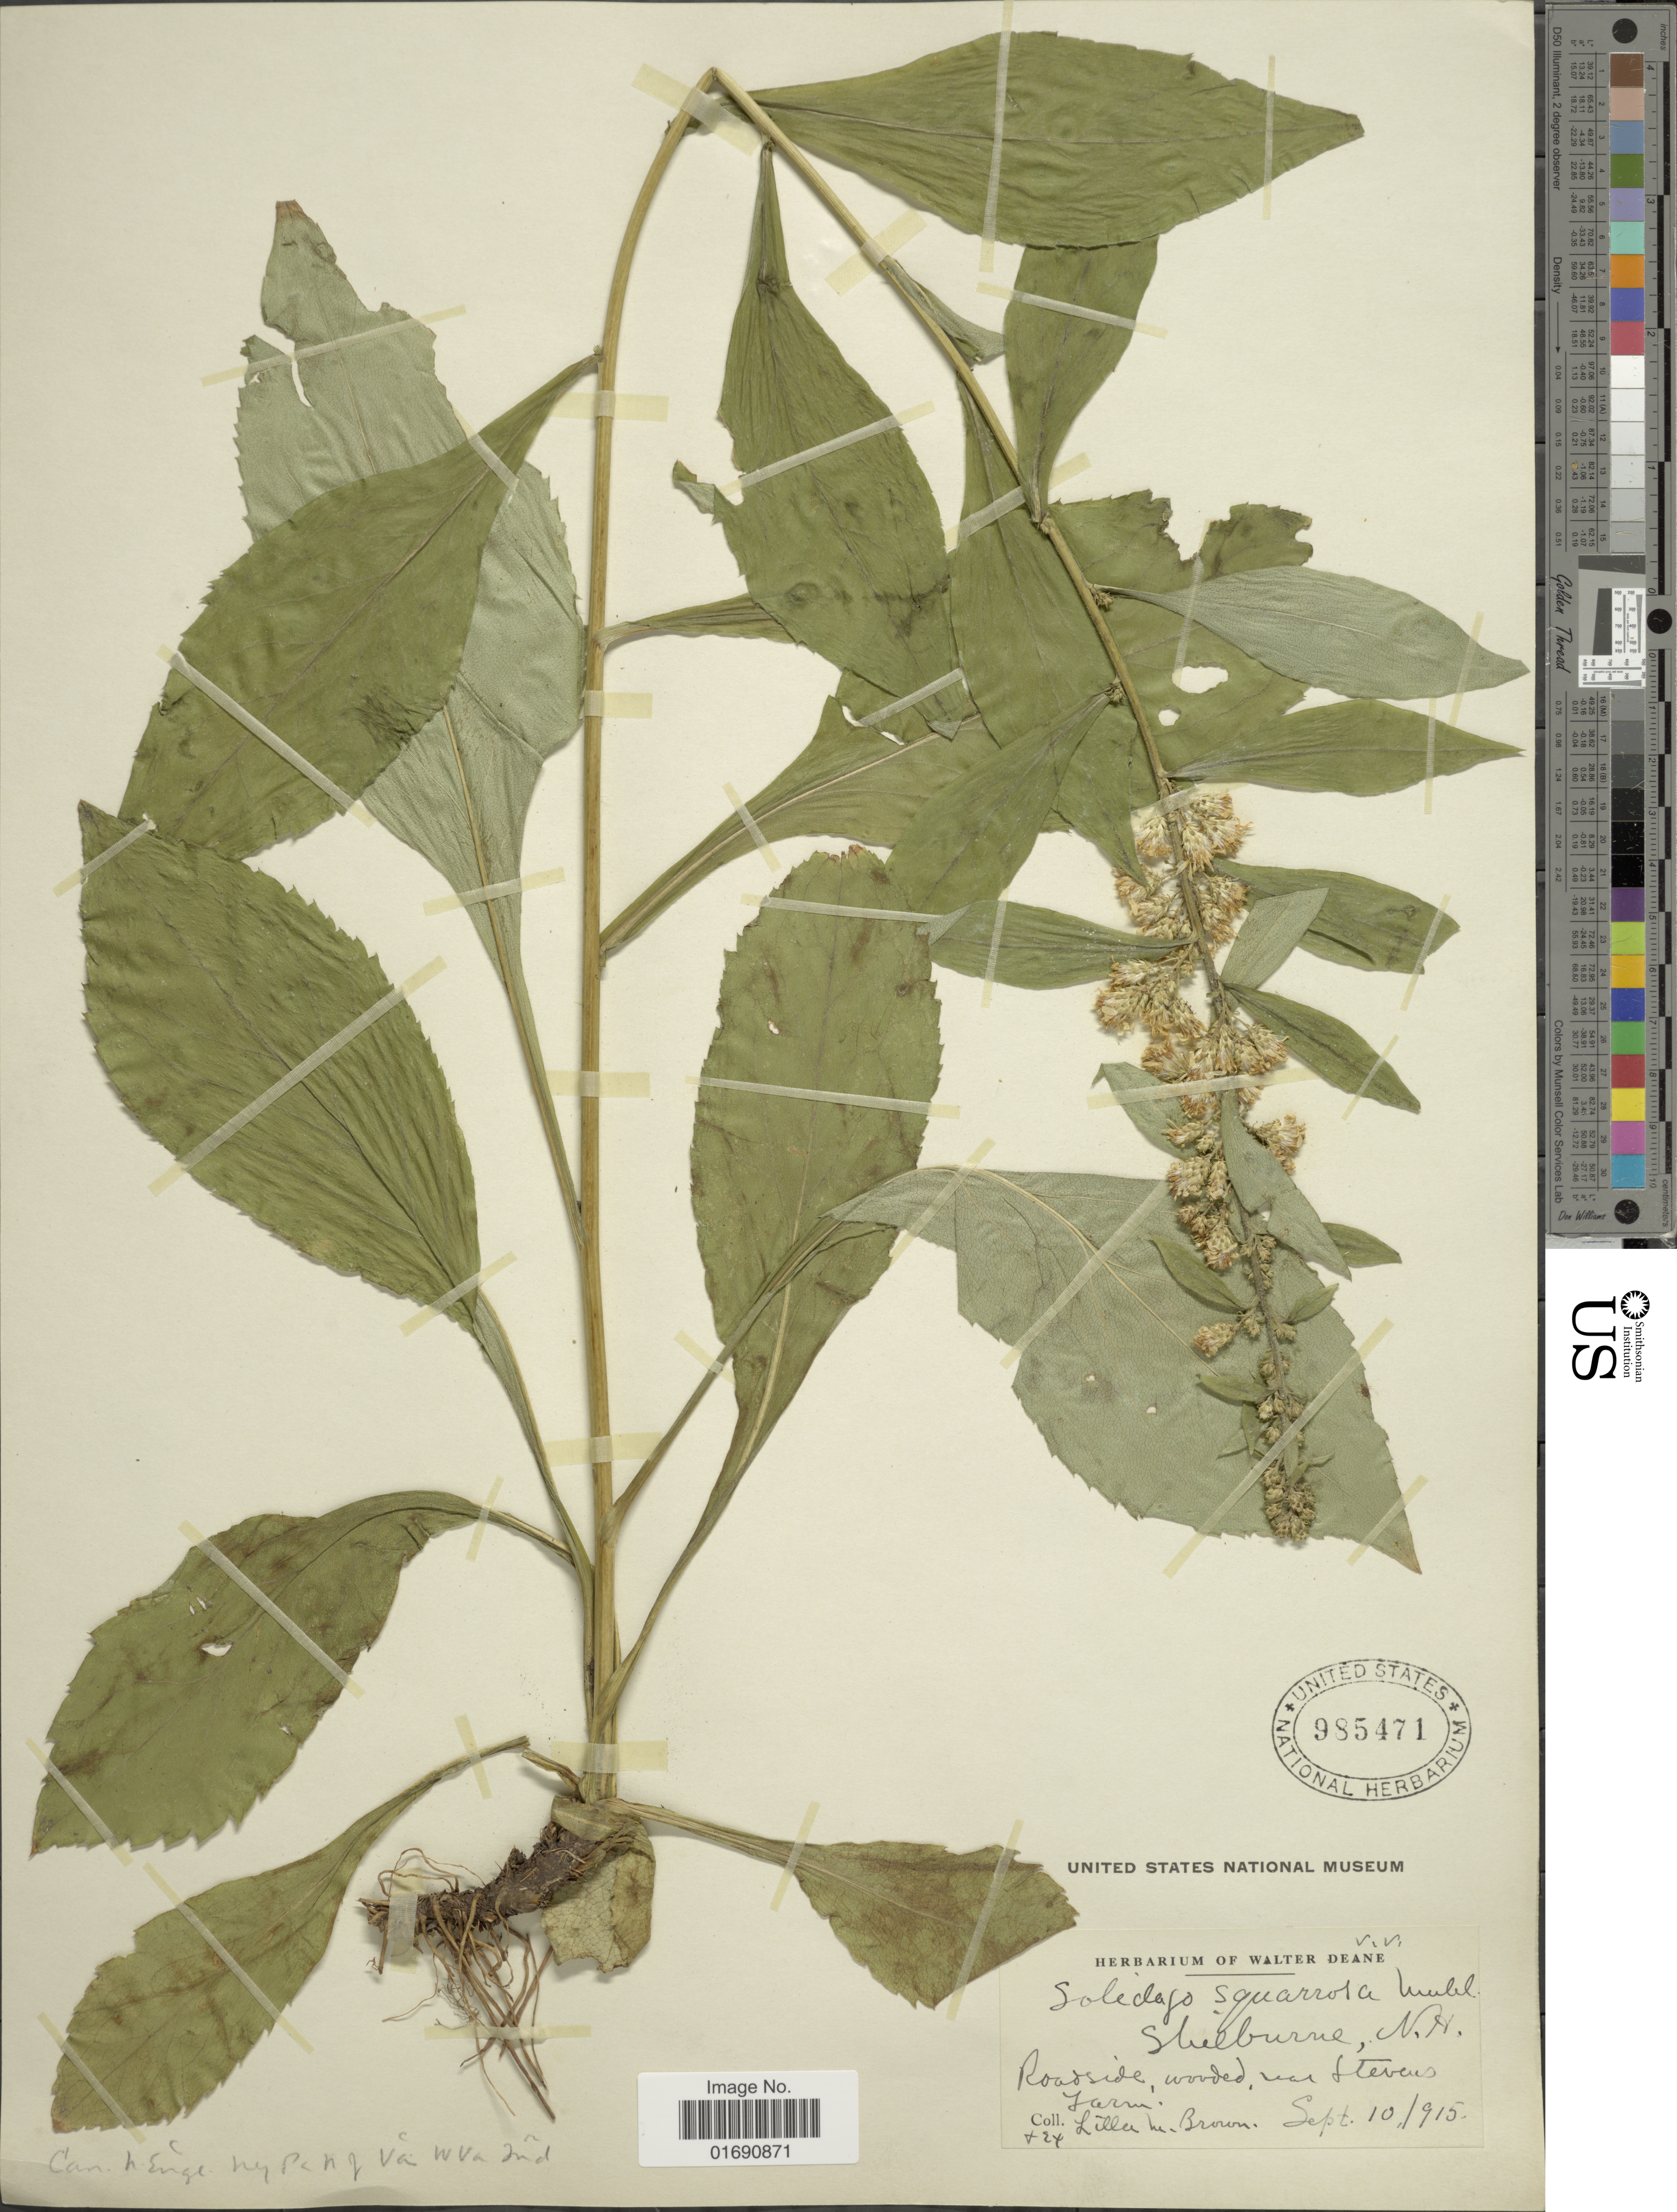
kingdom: Plantae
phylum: Tracheophyta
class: Magnoliopsida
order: Asterales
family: Asteraceae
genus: Solidago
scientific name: Solidago squarrosa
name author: Muhl.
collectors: L. M. Brown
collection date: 1915-09-10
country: United States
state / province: New Hampshire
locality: Shelburne, Roadisde, wooded near Stevens farm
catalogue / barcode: US 985471